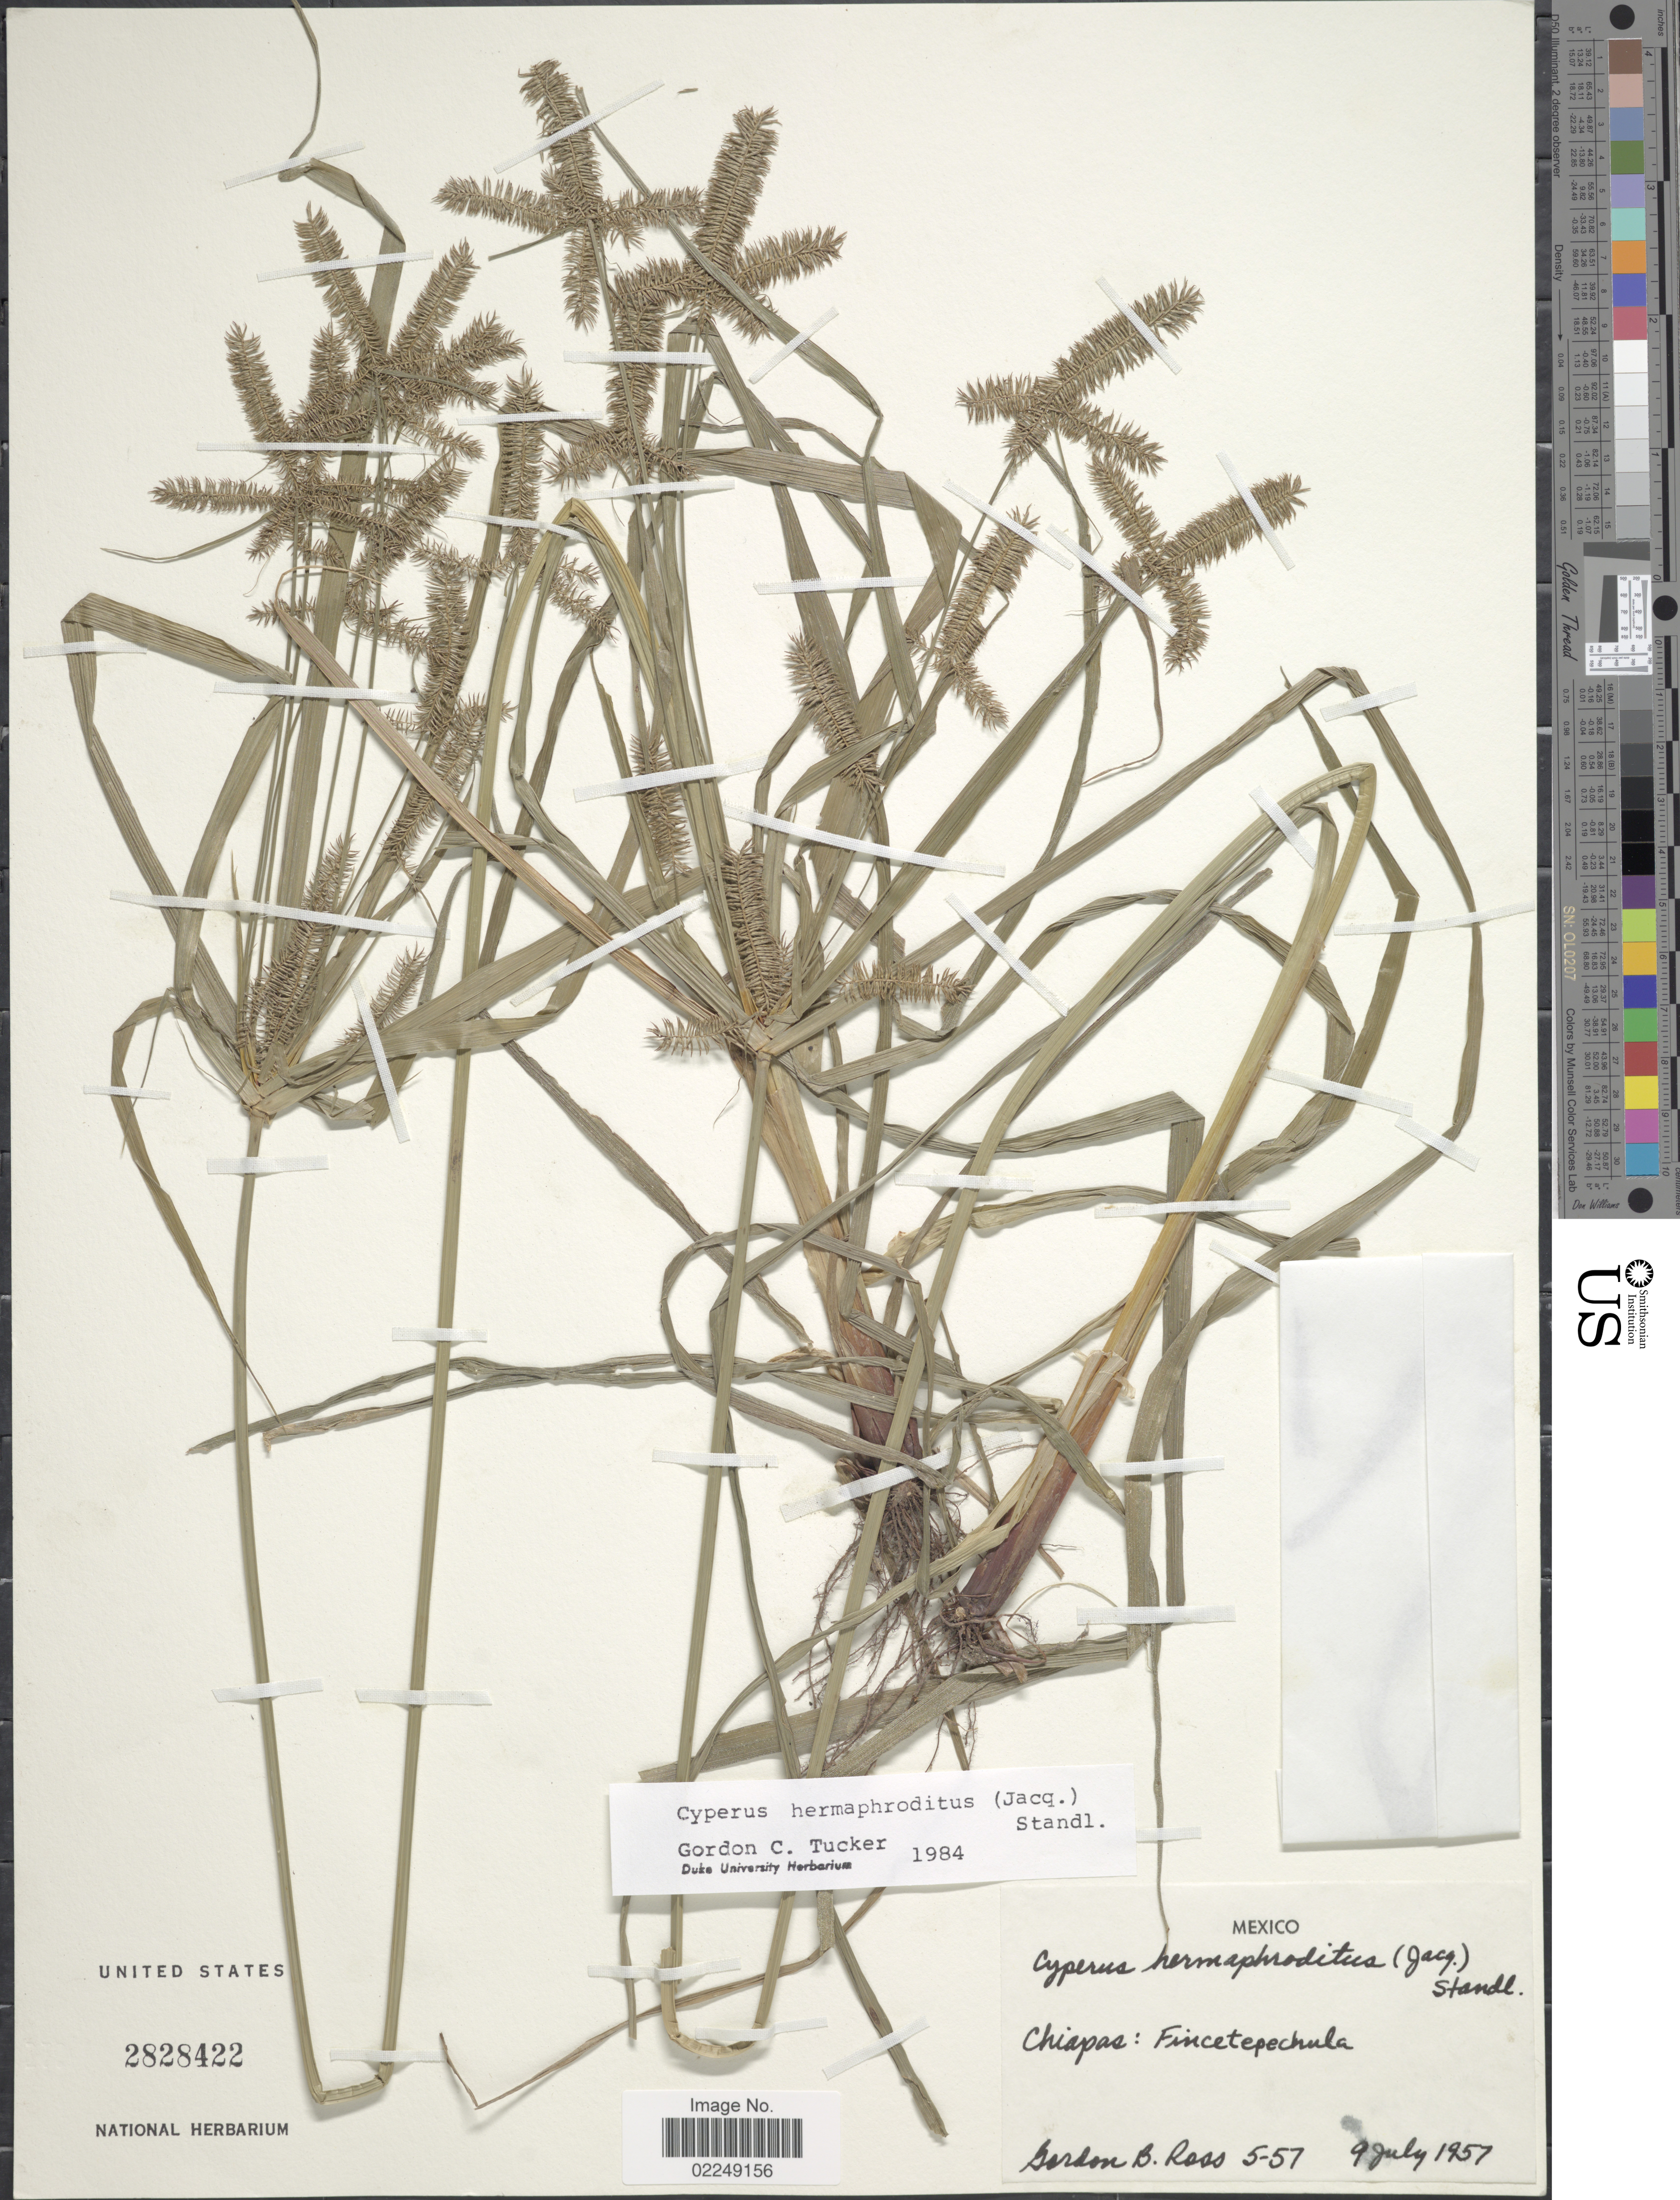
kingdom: Plantae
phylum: Tracheophyta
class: Liliopsida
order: Poales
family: Cyperaceae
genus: Cyperus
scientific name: Cyperus hermaphroditus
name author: (Jacq.) Standl.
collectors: G. B. Ross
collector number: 5-57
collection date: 1957-07-09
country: Mexico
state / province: Chiapas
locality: Chiapas: Fincetepechula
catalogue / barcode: US 2828422